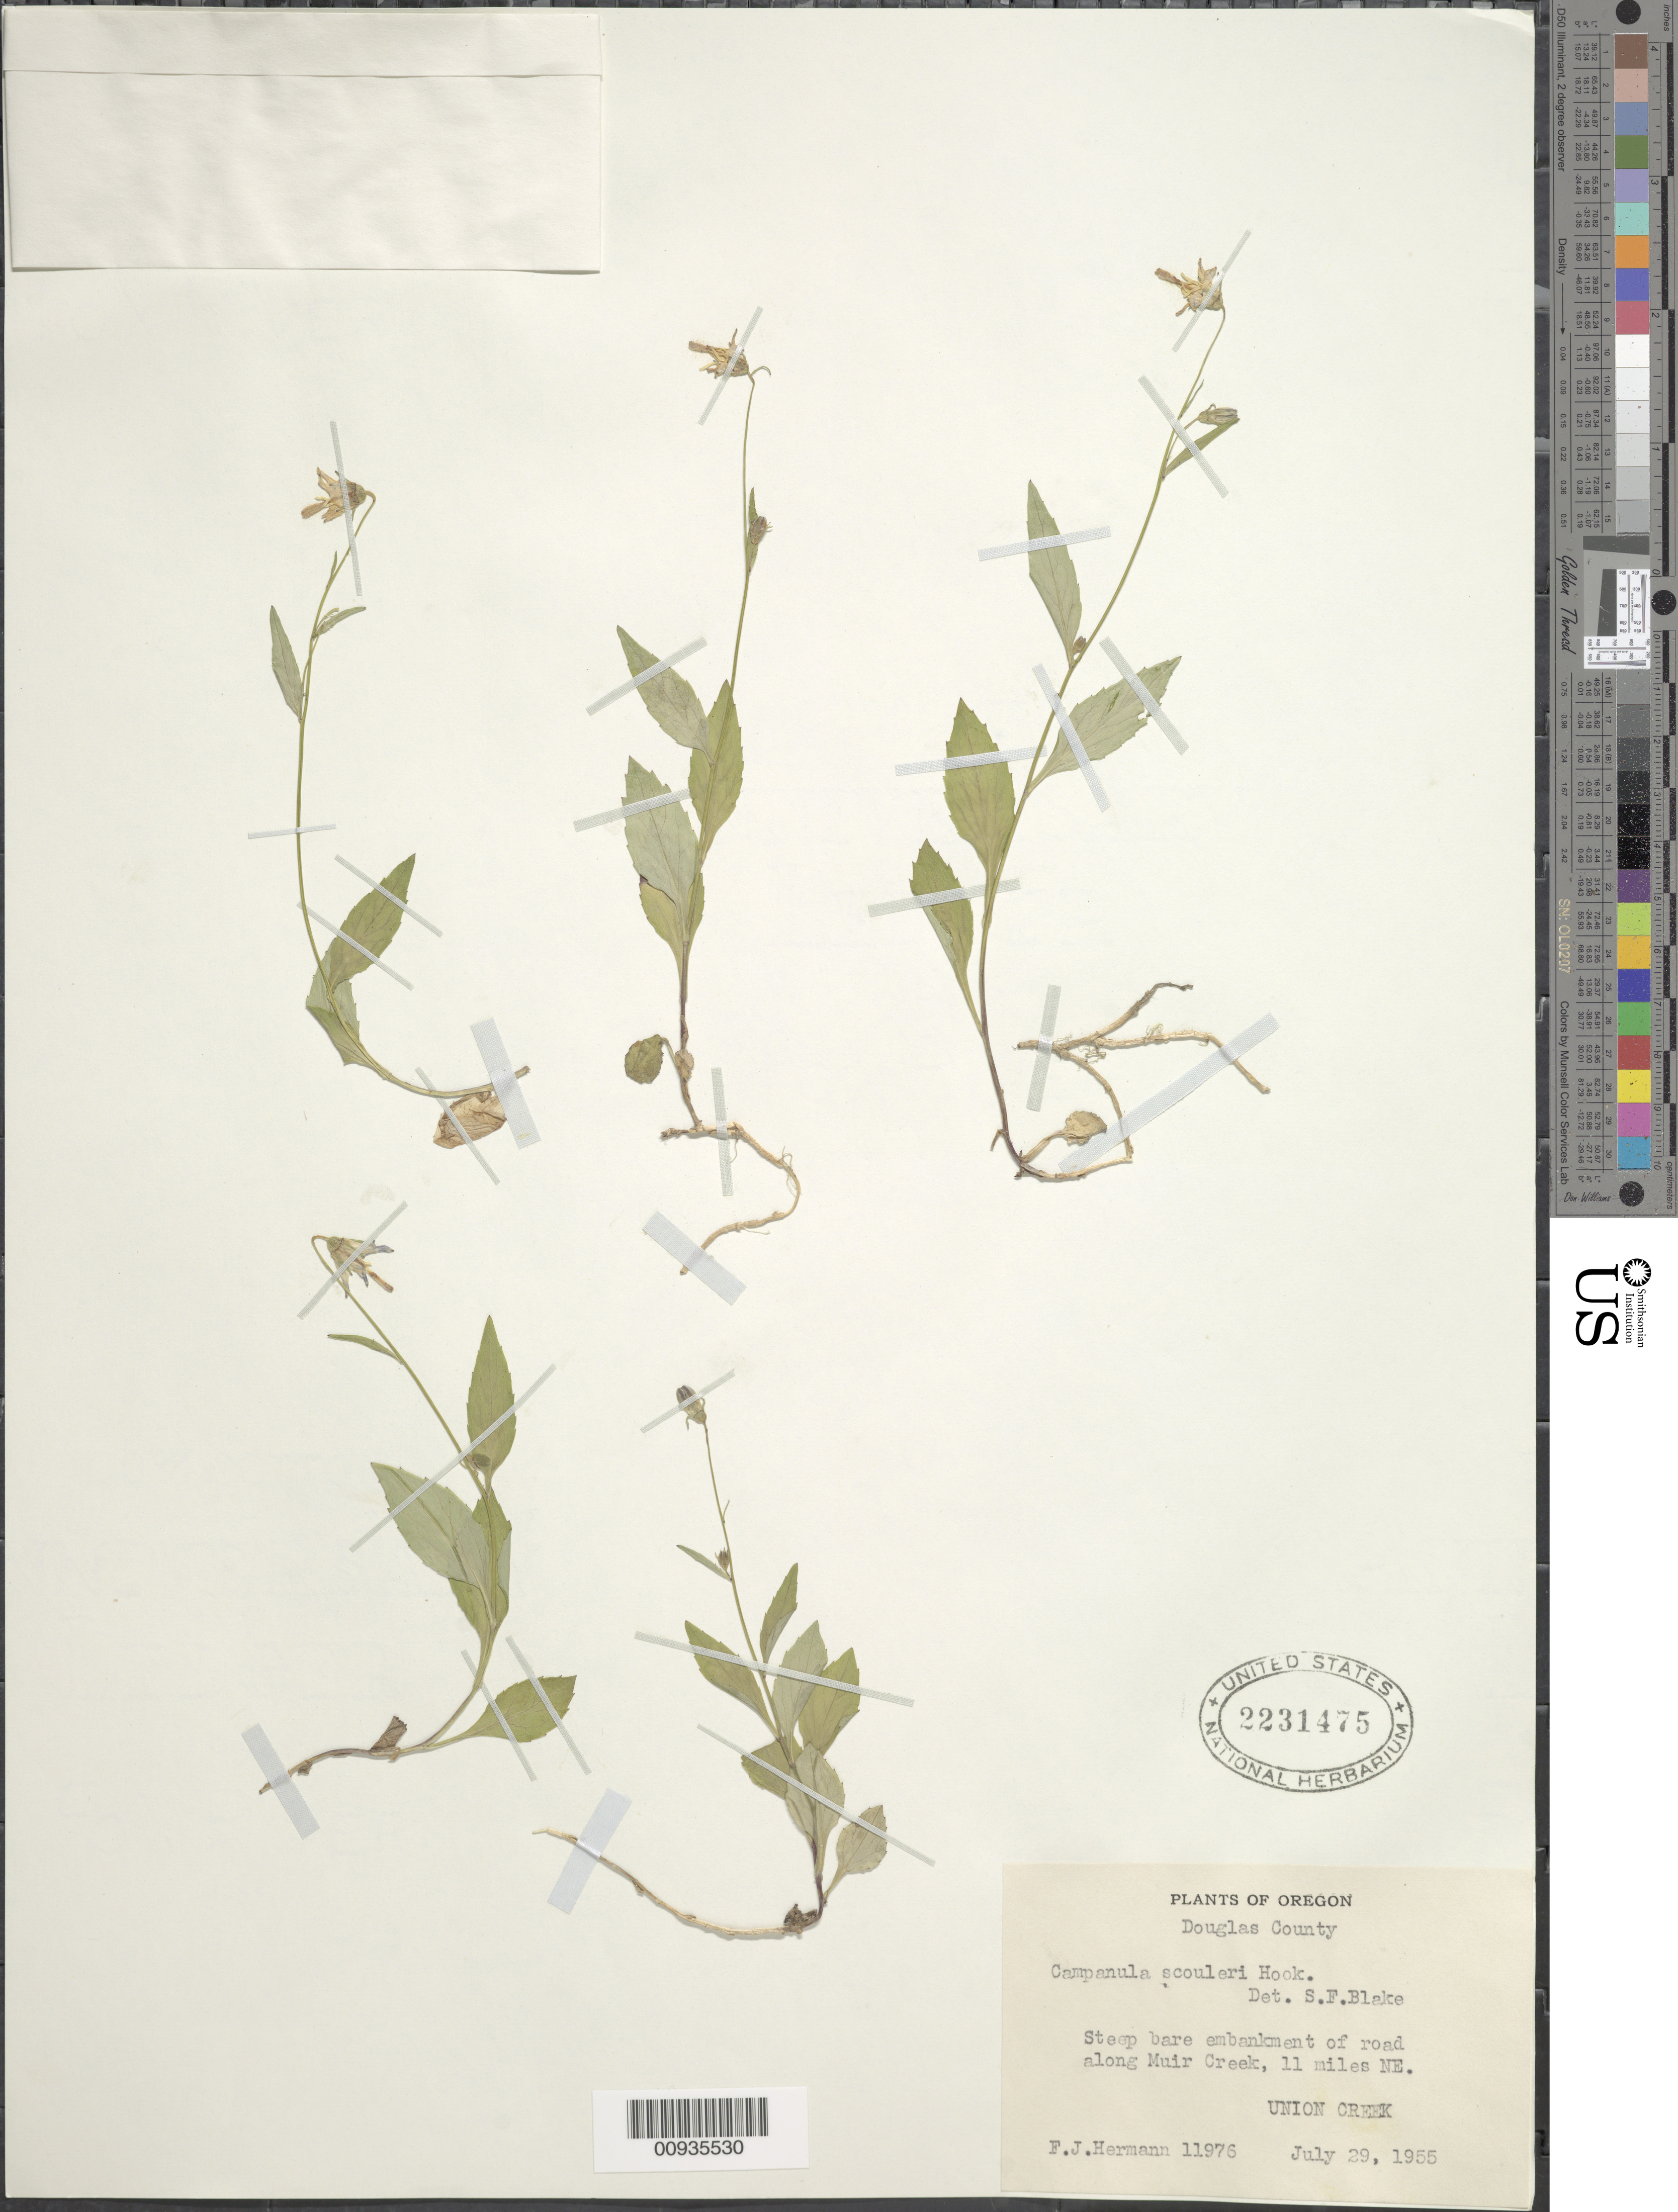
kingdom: Plantae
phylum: Tracheophyta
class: Magnoliopsida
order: Asterales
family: Campanulaceae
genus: Campanula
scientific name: Campanula scouleri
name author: Hook.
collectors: F. J. Hermann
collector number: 11976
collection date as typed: July 29, 1955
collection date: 1955-07-29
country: United States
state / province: Oregon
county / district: Douglas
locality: Along Muir Creek, 11 miles NE of Union Creek.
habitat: steep bare embankment of road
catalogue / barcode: US 2231475